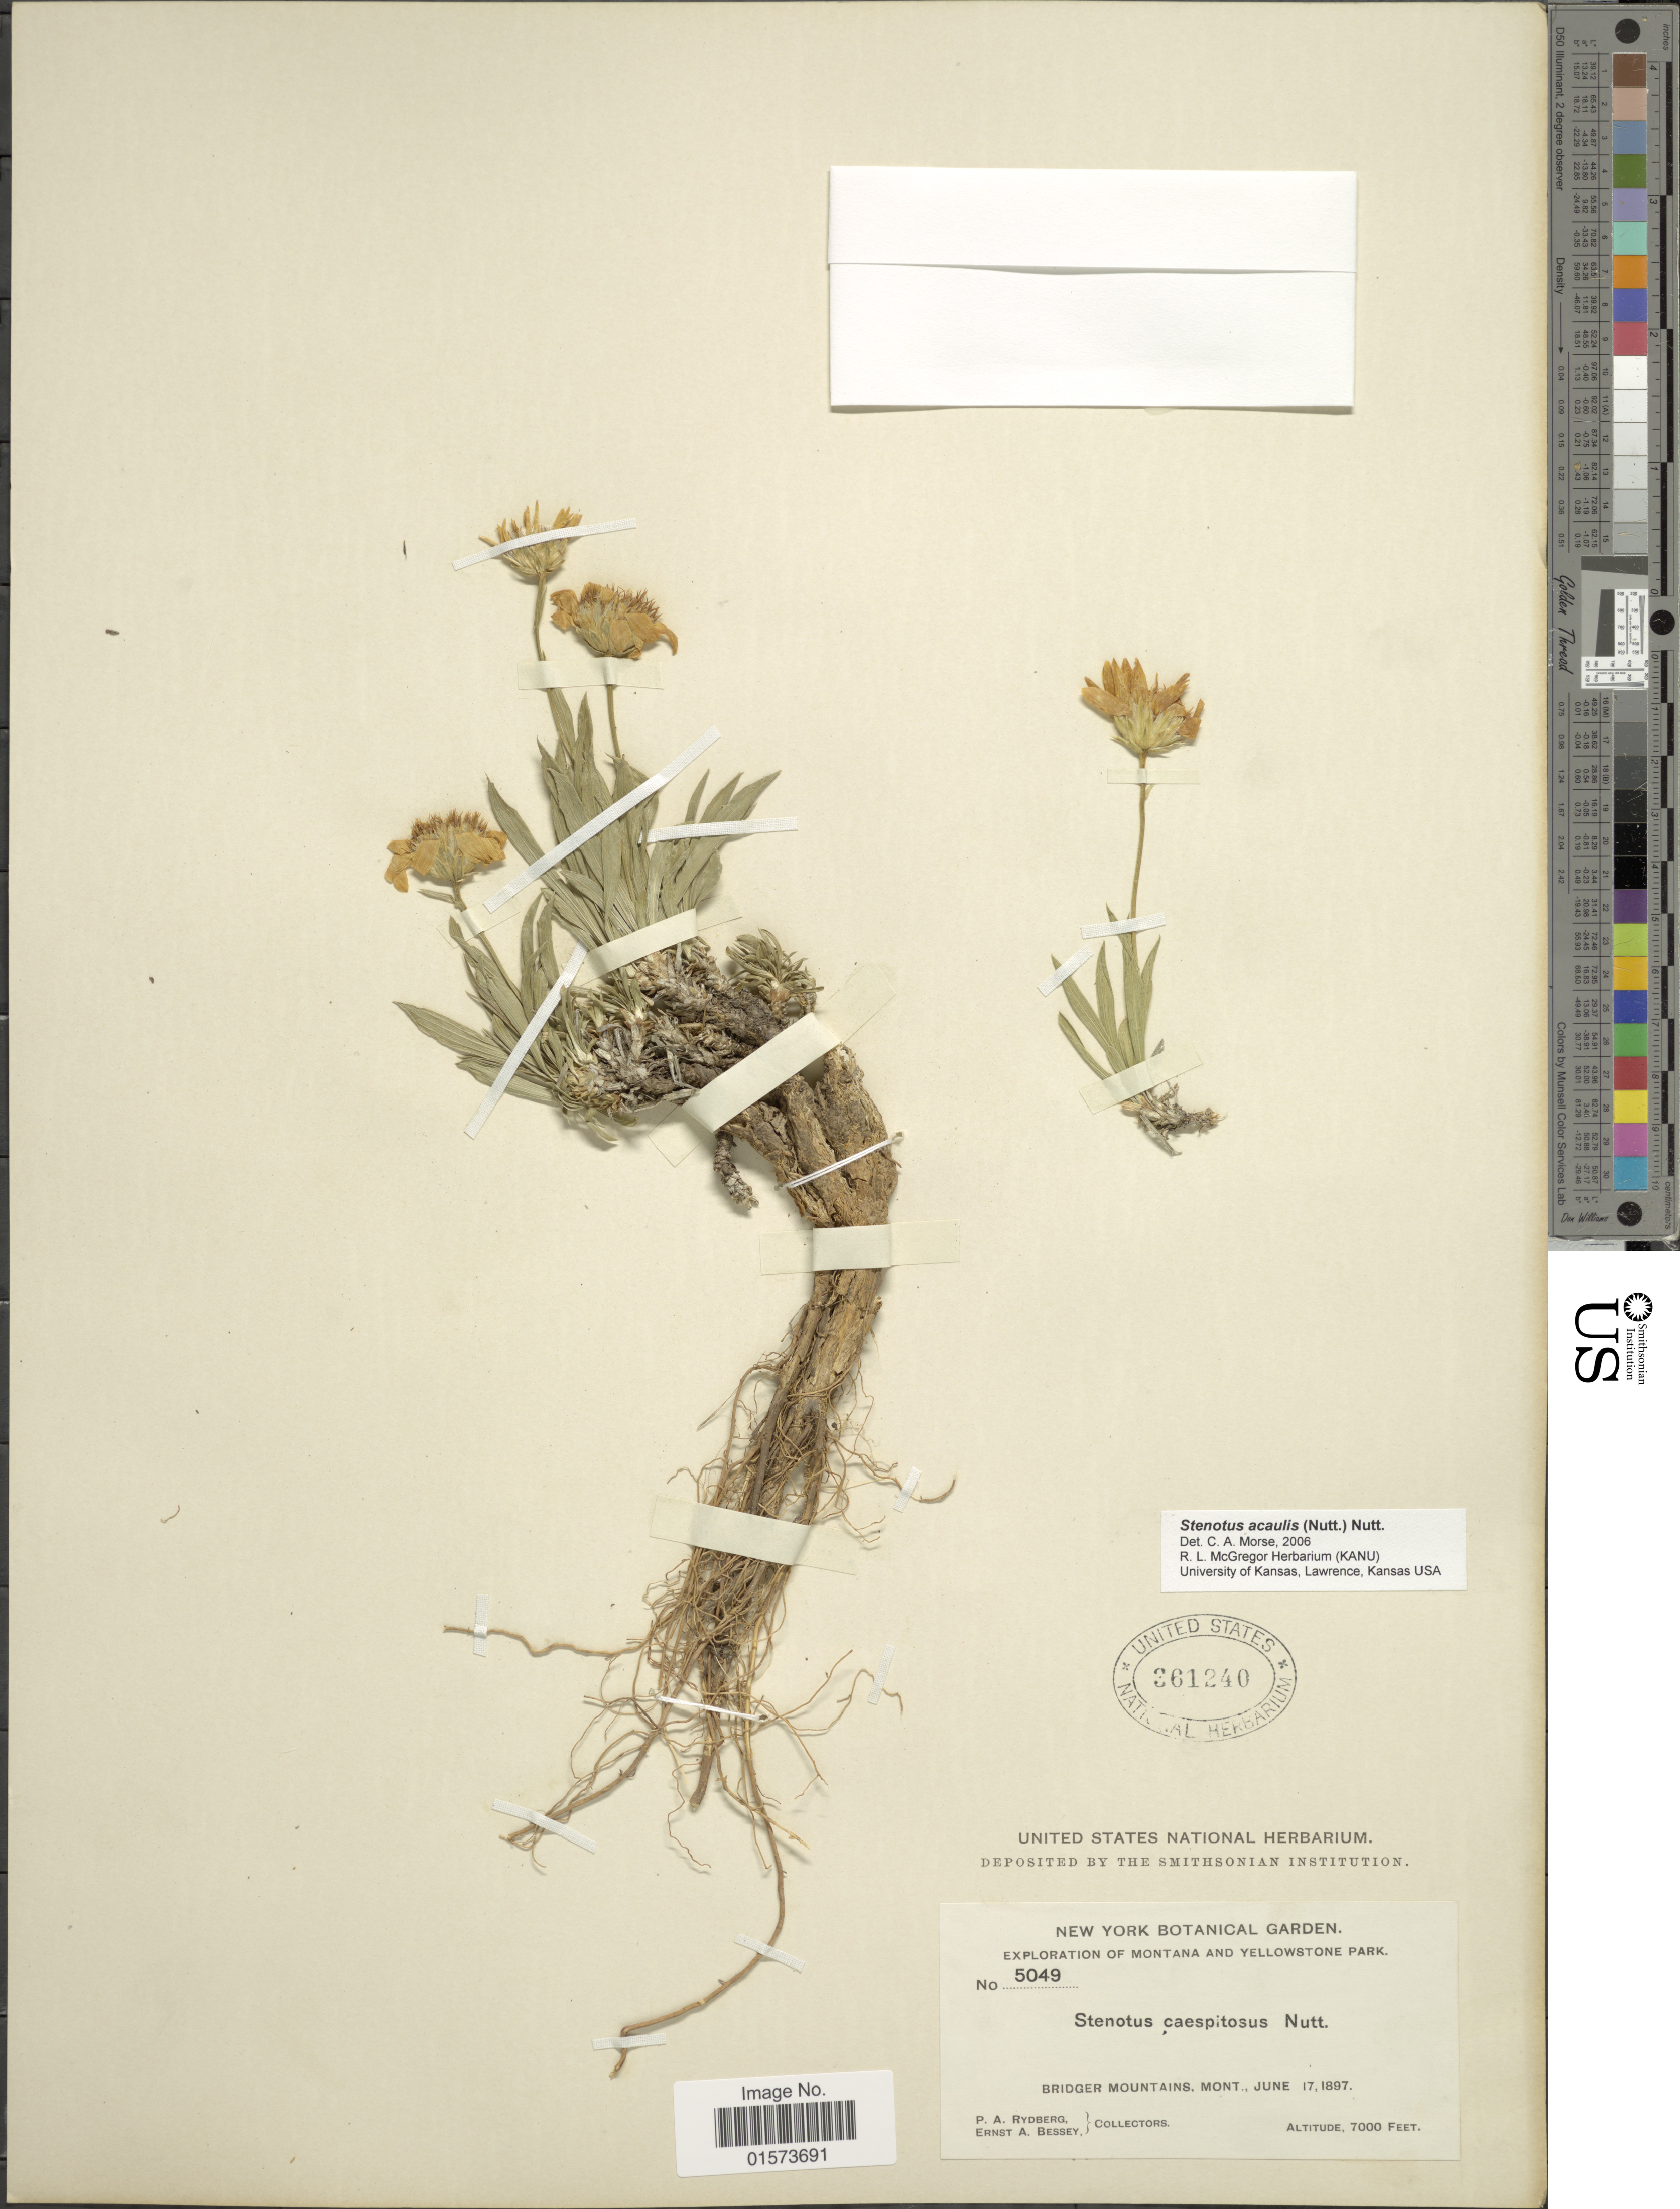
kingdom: Plantae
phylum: Tracheophyta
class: Magnoliopsida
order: Asterales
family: Asteraceae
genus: Stenotus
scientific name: Stenotus acaulis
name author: (Nutt.) Nutt.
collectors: P. A. Rydberg & E. A. Bessey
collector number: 5049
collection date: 1897-06-17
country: United States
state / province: Montana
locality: montana and Yellowstone Park, Bridger Mountains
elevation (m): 2134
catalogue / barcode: US 361240